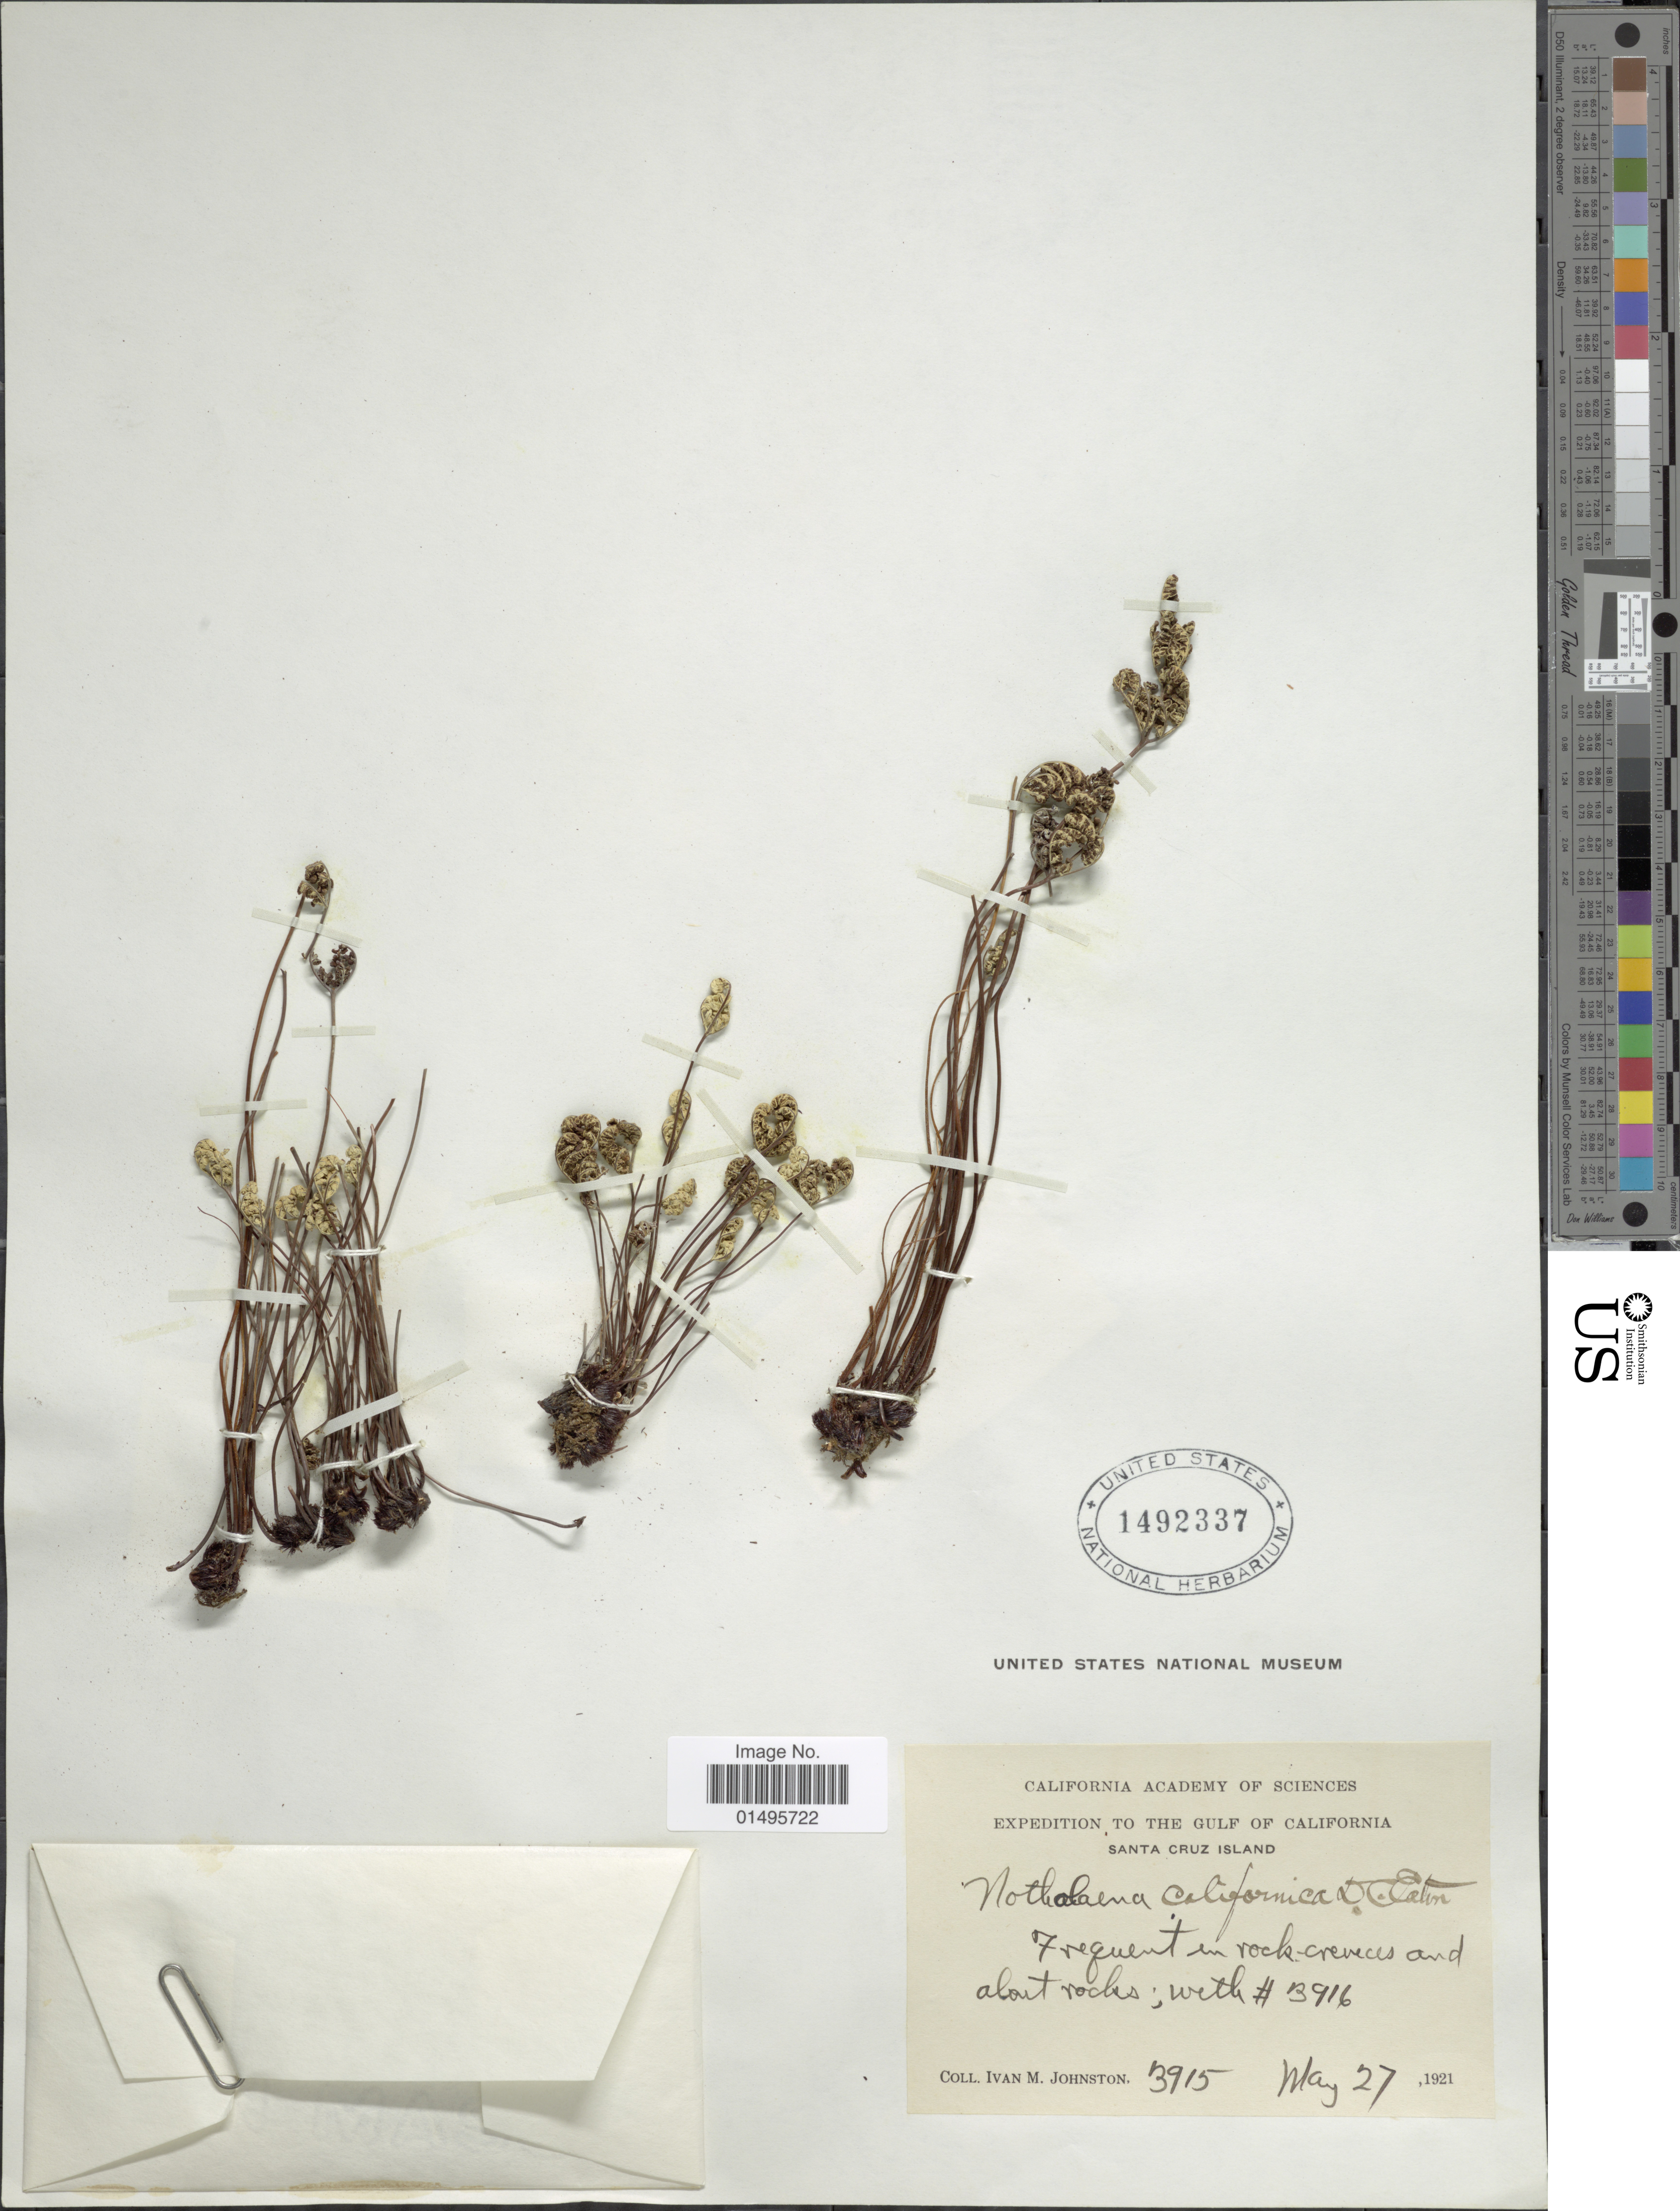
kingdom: Plantae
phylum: Tracheophyta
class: Polypodiopsida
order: Polypodiales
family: Pteridaceae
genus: Notholaena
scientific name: Notholaena californica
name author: D.C. Eaton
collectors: I.M. Johnston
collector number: B915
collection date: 1921-05-27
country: Solomon Islands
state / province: Santa Cruz Is.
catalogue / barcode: US 1492337